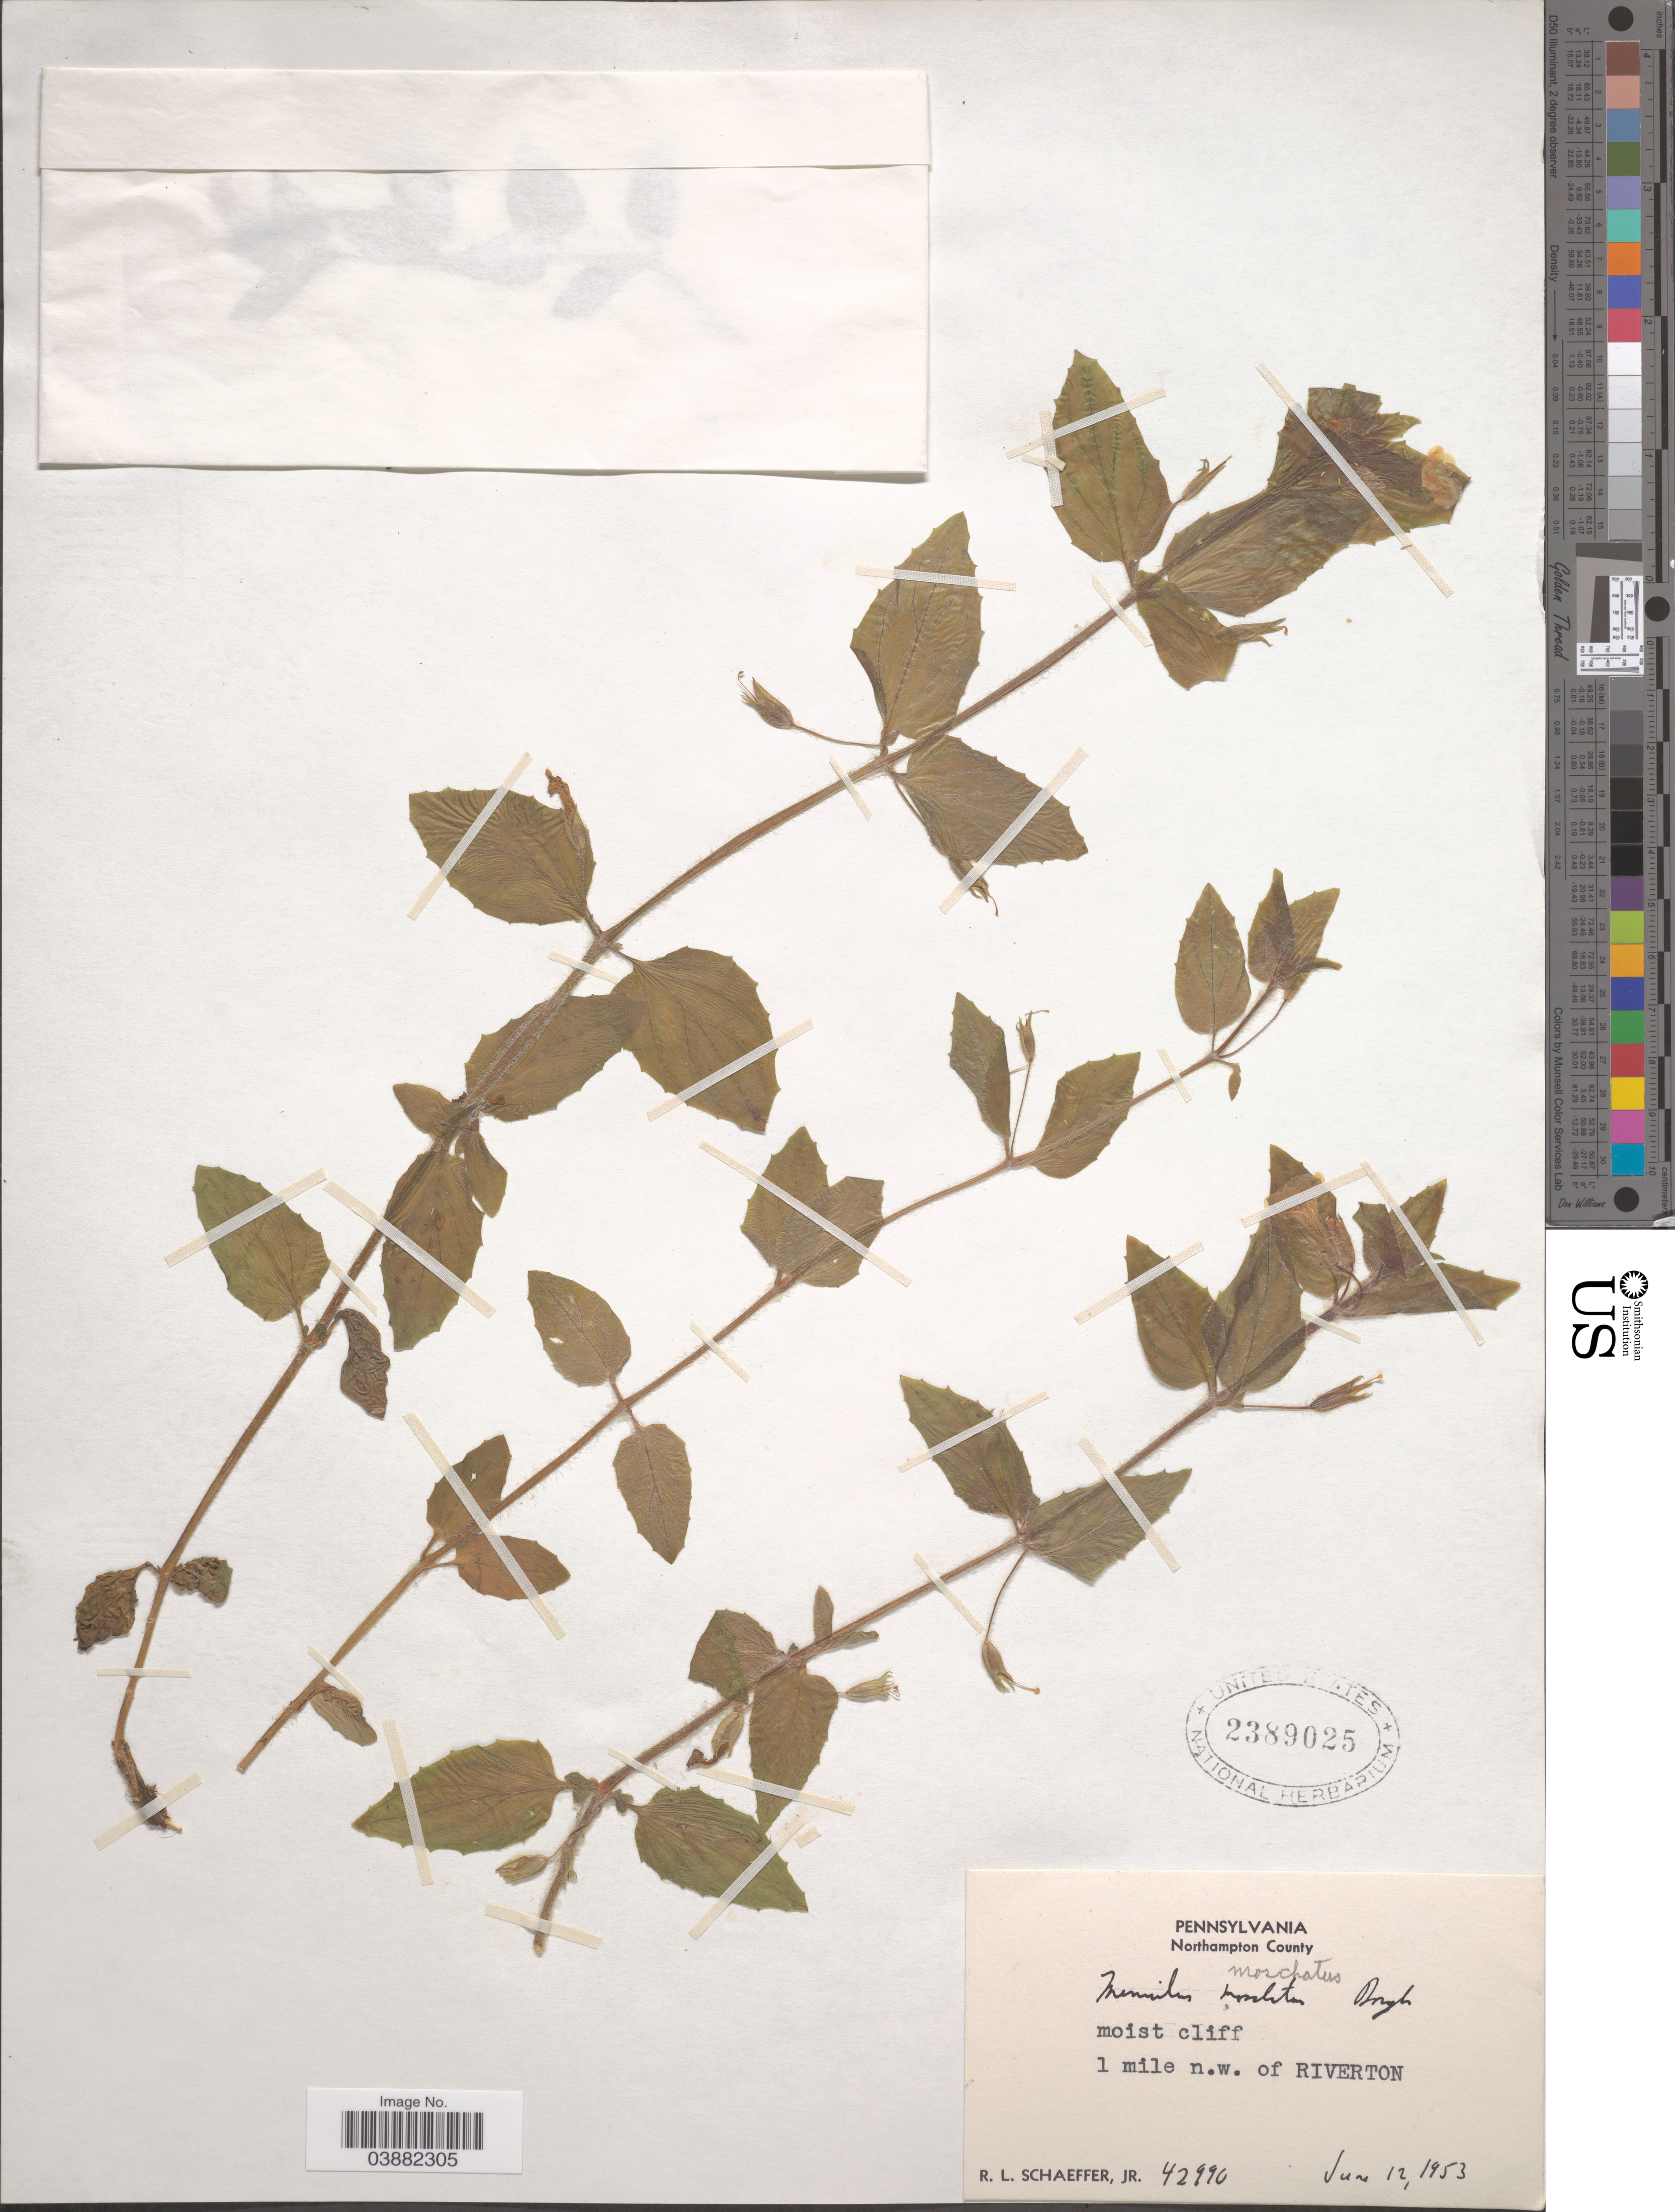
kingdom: Plantae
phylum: Tracheophyta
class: Magnoliopsida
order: Lamiales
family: Phrymaceae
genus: Mimulus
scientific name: Mimulus moschatus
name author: Douglas ex Lindl.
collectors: R. L. Schaeffer Jr.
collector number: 42990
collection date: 1953-06-12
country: United States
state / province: Pennsylvania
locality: Northampton County. 1 mile n.w. of Riverton.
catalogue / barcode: US 2389025